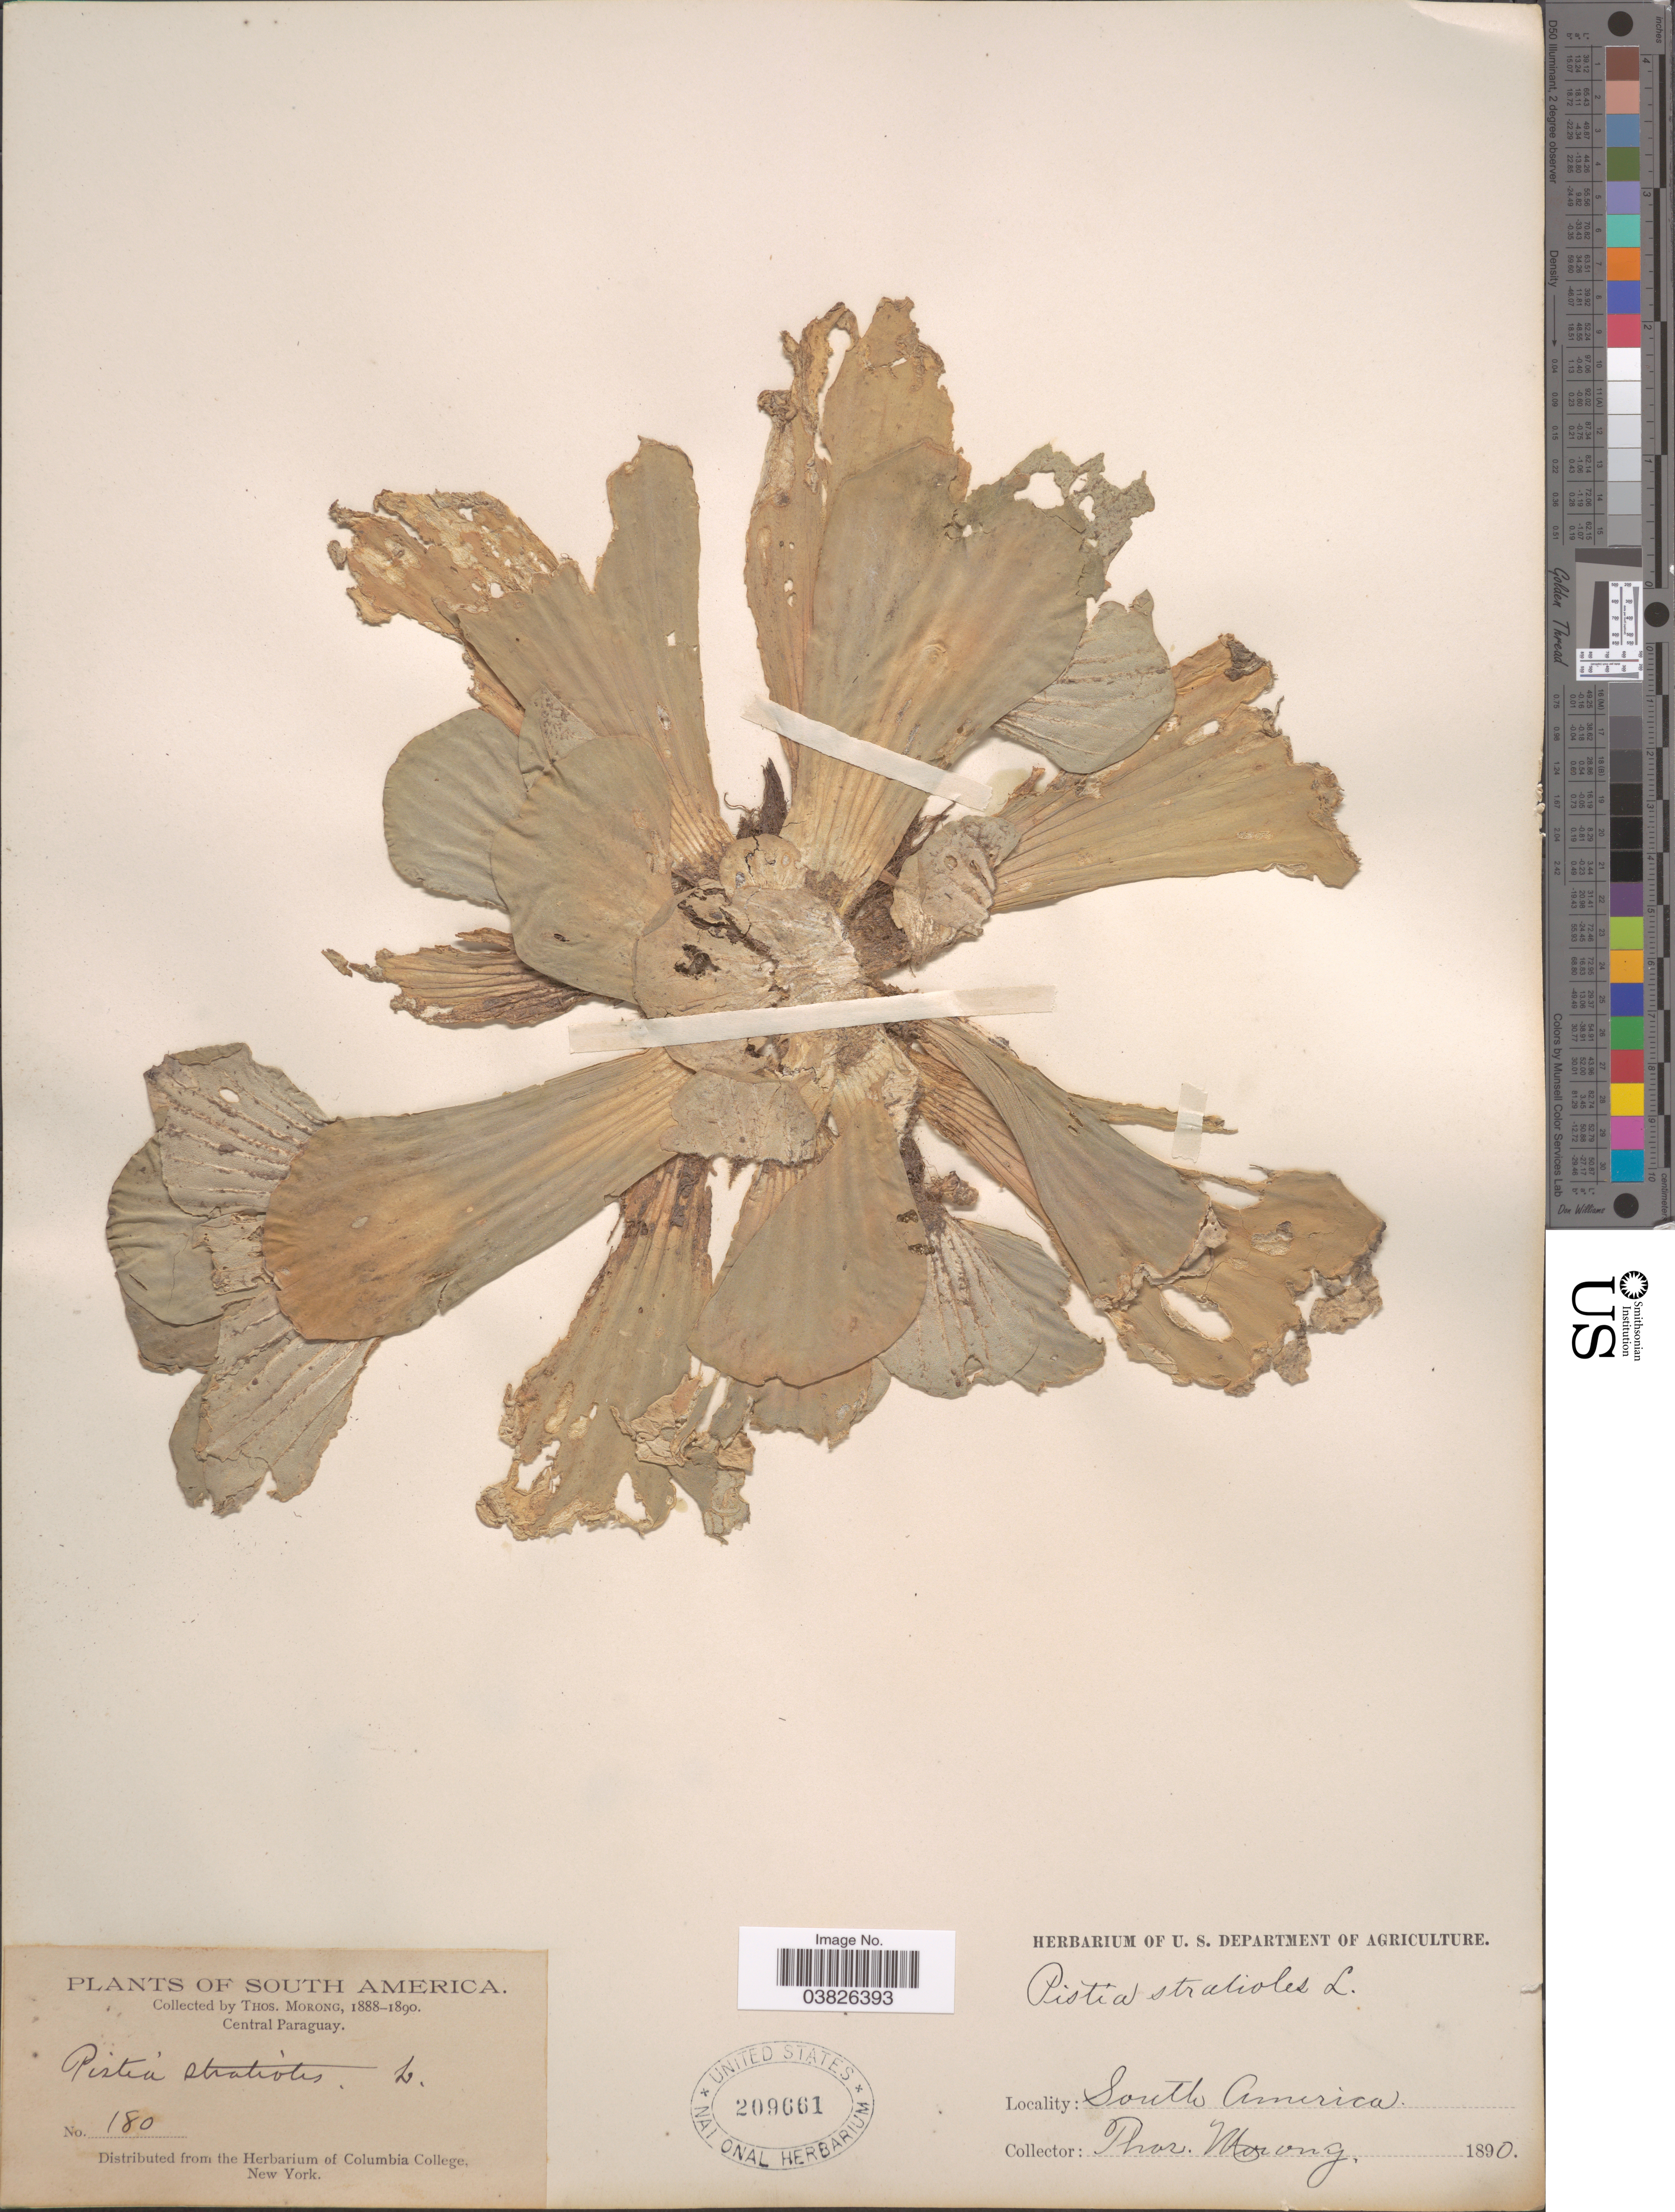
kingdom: Plantae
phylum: Tracheophyta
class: Liliopsida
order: Alismatales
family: Araceae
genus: Pistia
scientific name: Pistia stratiotes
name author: L.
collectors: ex herb. T. Morong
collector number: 180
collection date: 1890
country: Paraguay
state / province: Central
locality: Central Paraguay.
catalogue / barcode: US 209661